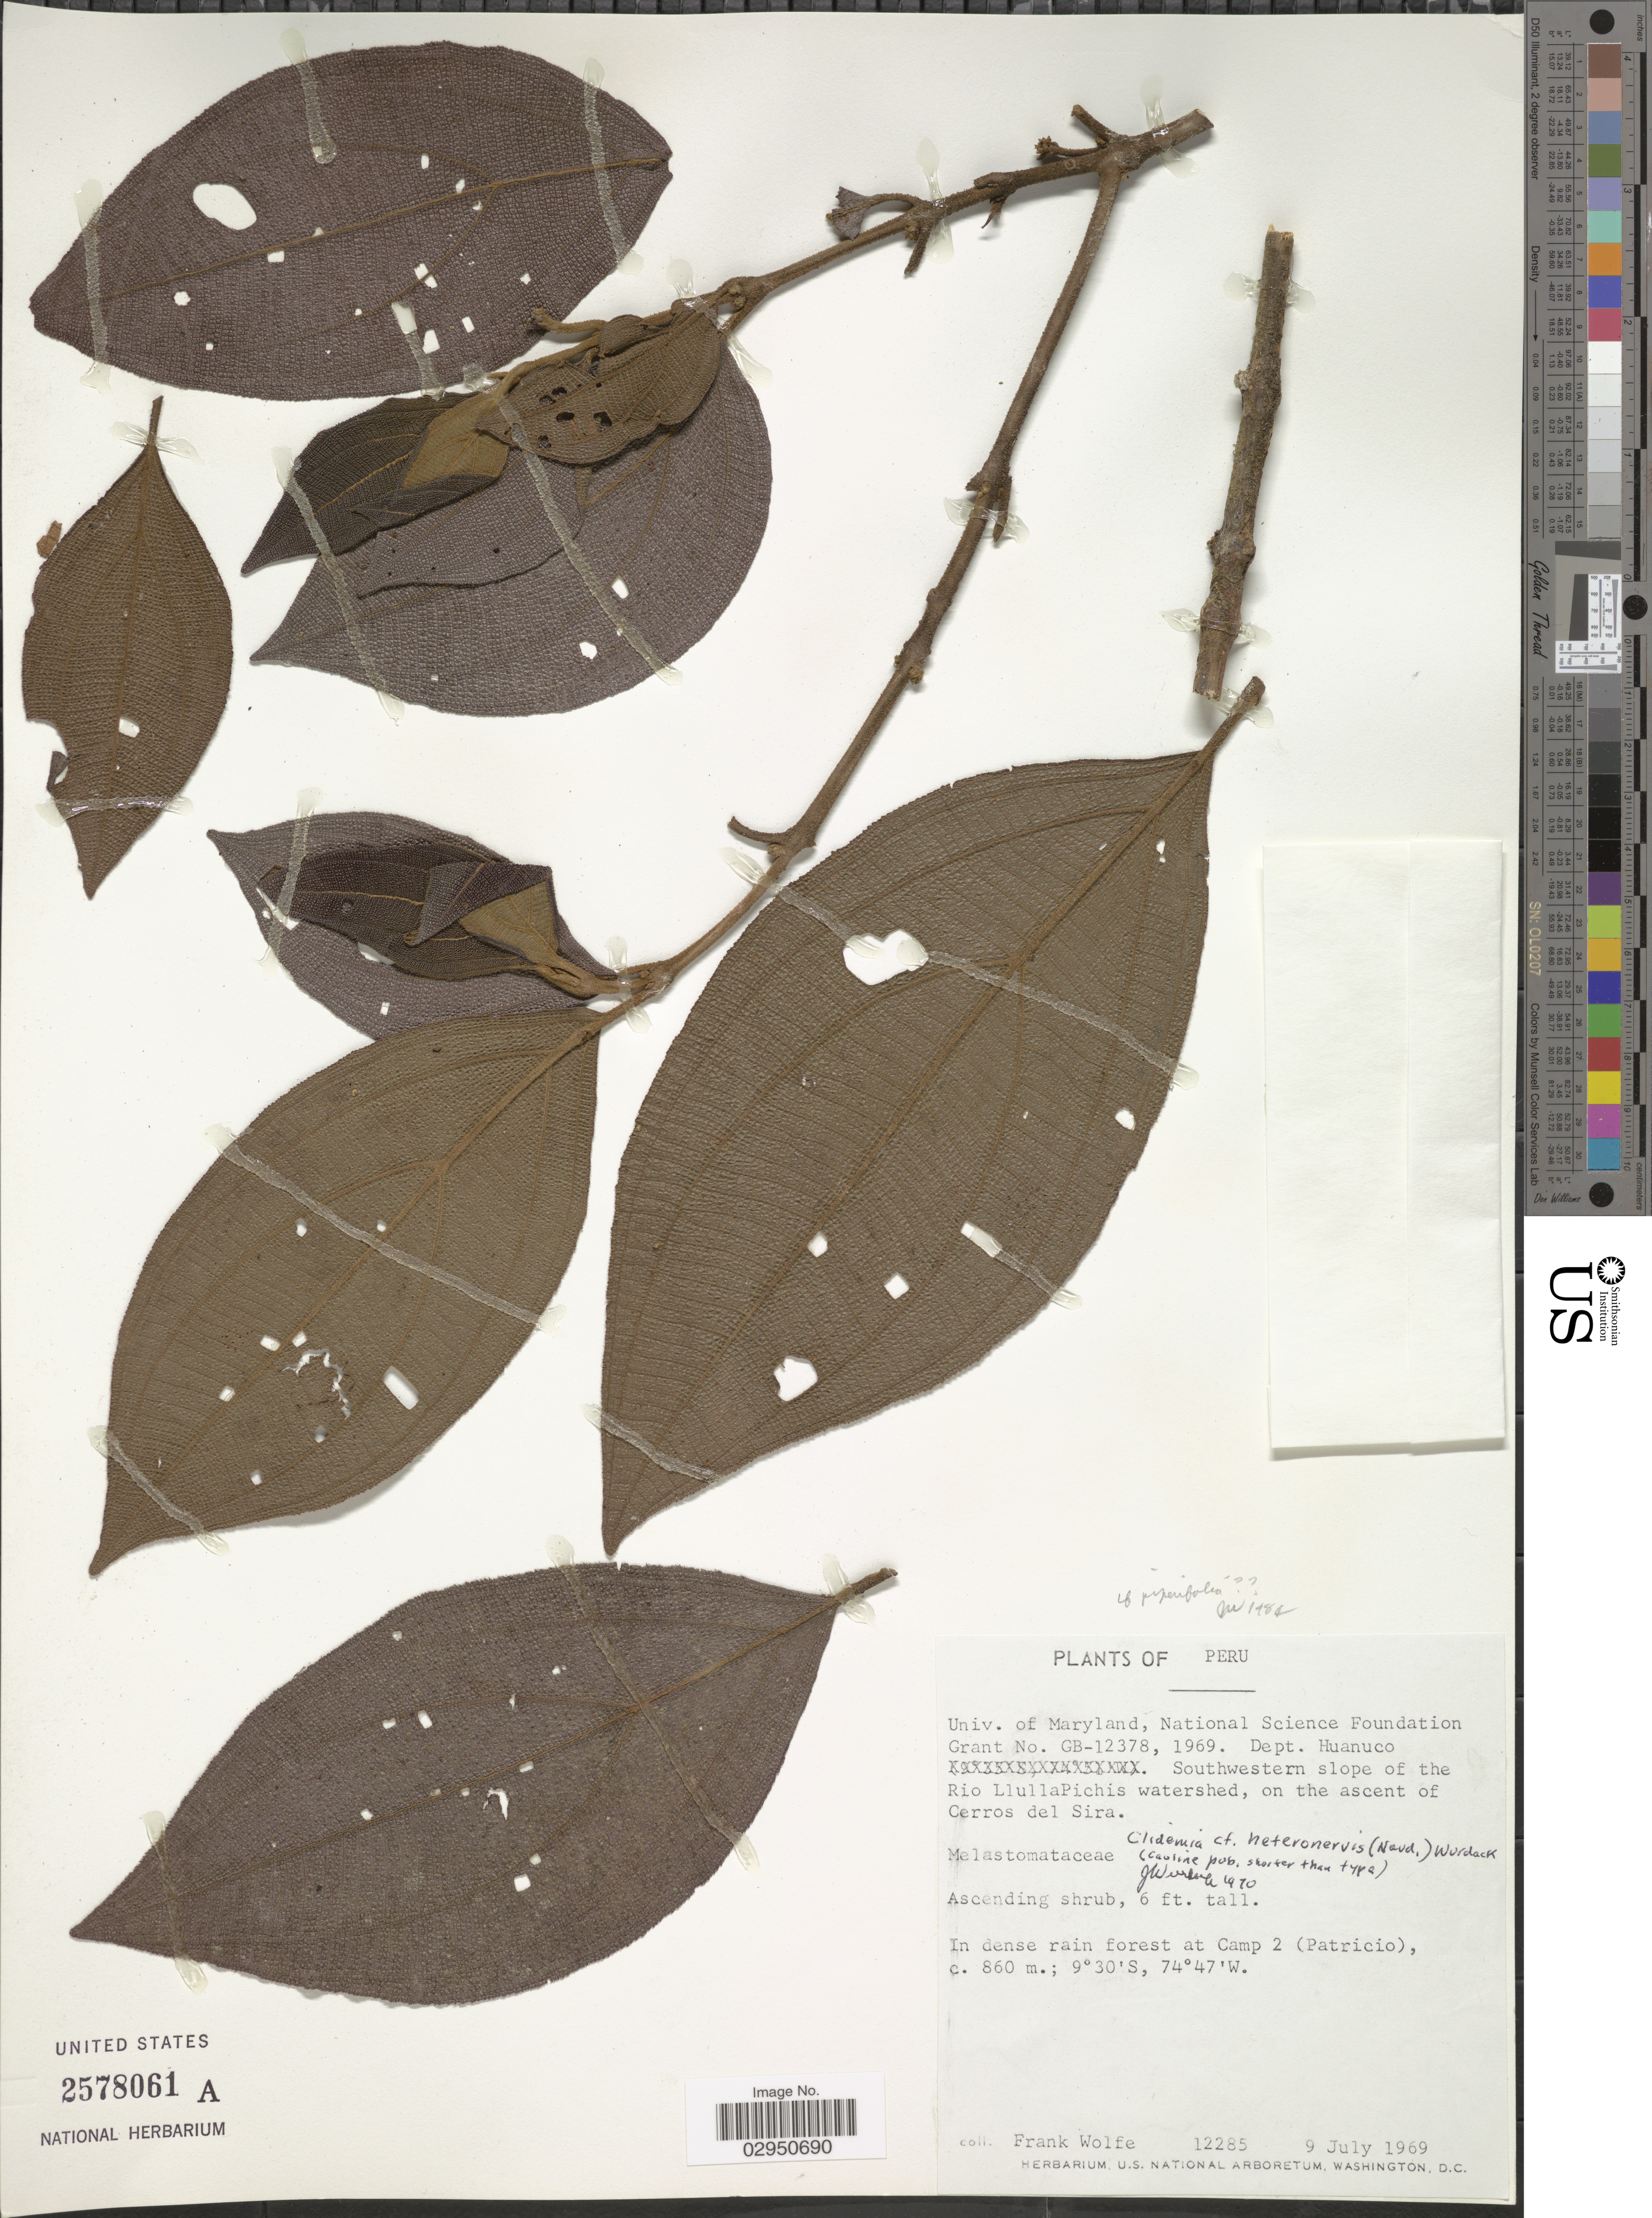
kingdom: Plantae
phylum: Tracheophyta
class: Magnoliopsida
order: Myrtales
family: Melastomataceae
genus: Clidemia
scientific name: Clidemia piperifolia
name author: Gleason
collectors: F. Wolfe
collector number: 12285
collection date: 1969-07-09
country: Peru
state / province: Huánuco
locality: Dept. Huanuco. Southwestern slope of the Rio LlullaPichis watershed, on the ascent of Cerros del Sira. Camp 2 (Patricio).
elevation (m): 860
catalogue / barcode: US 2578061A